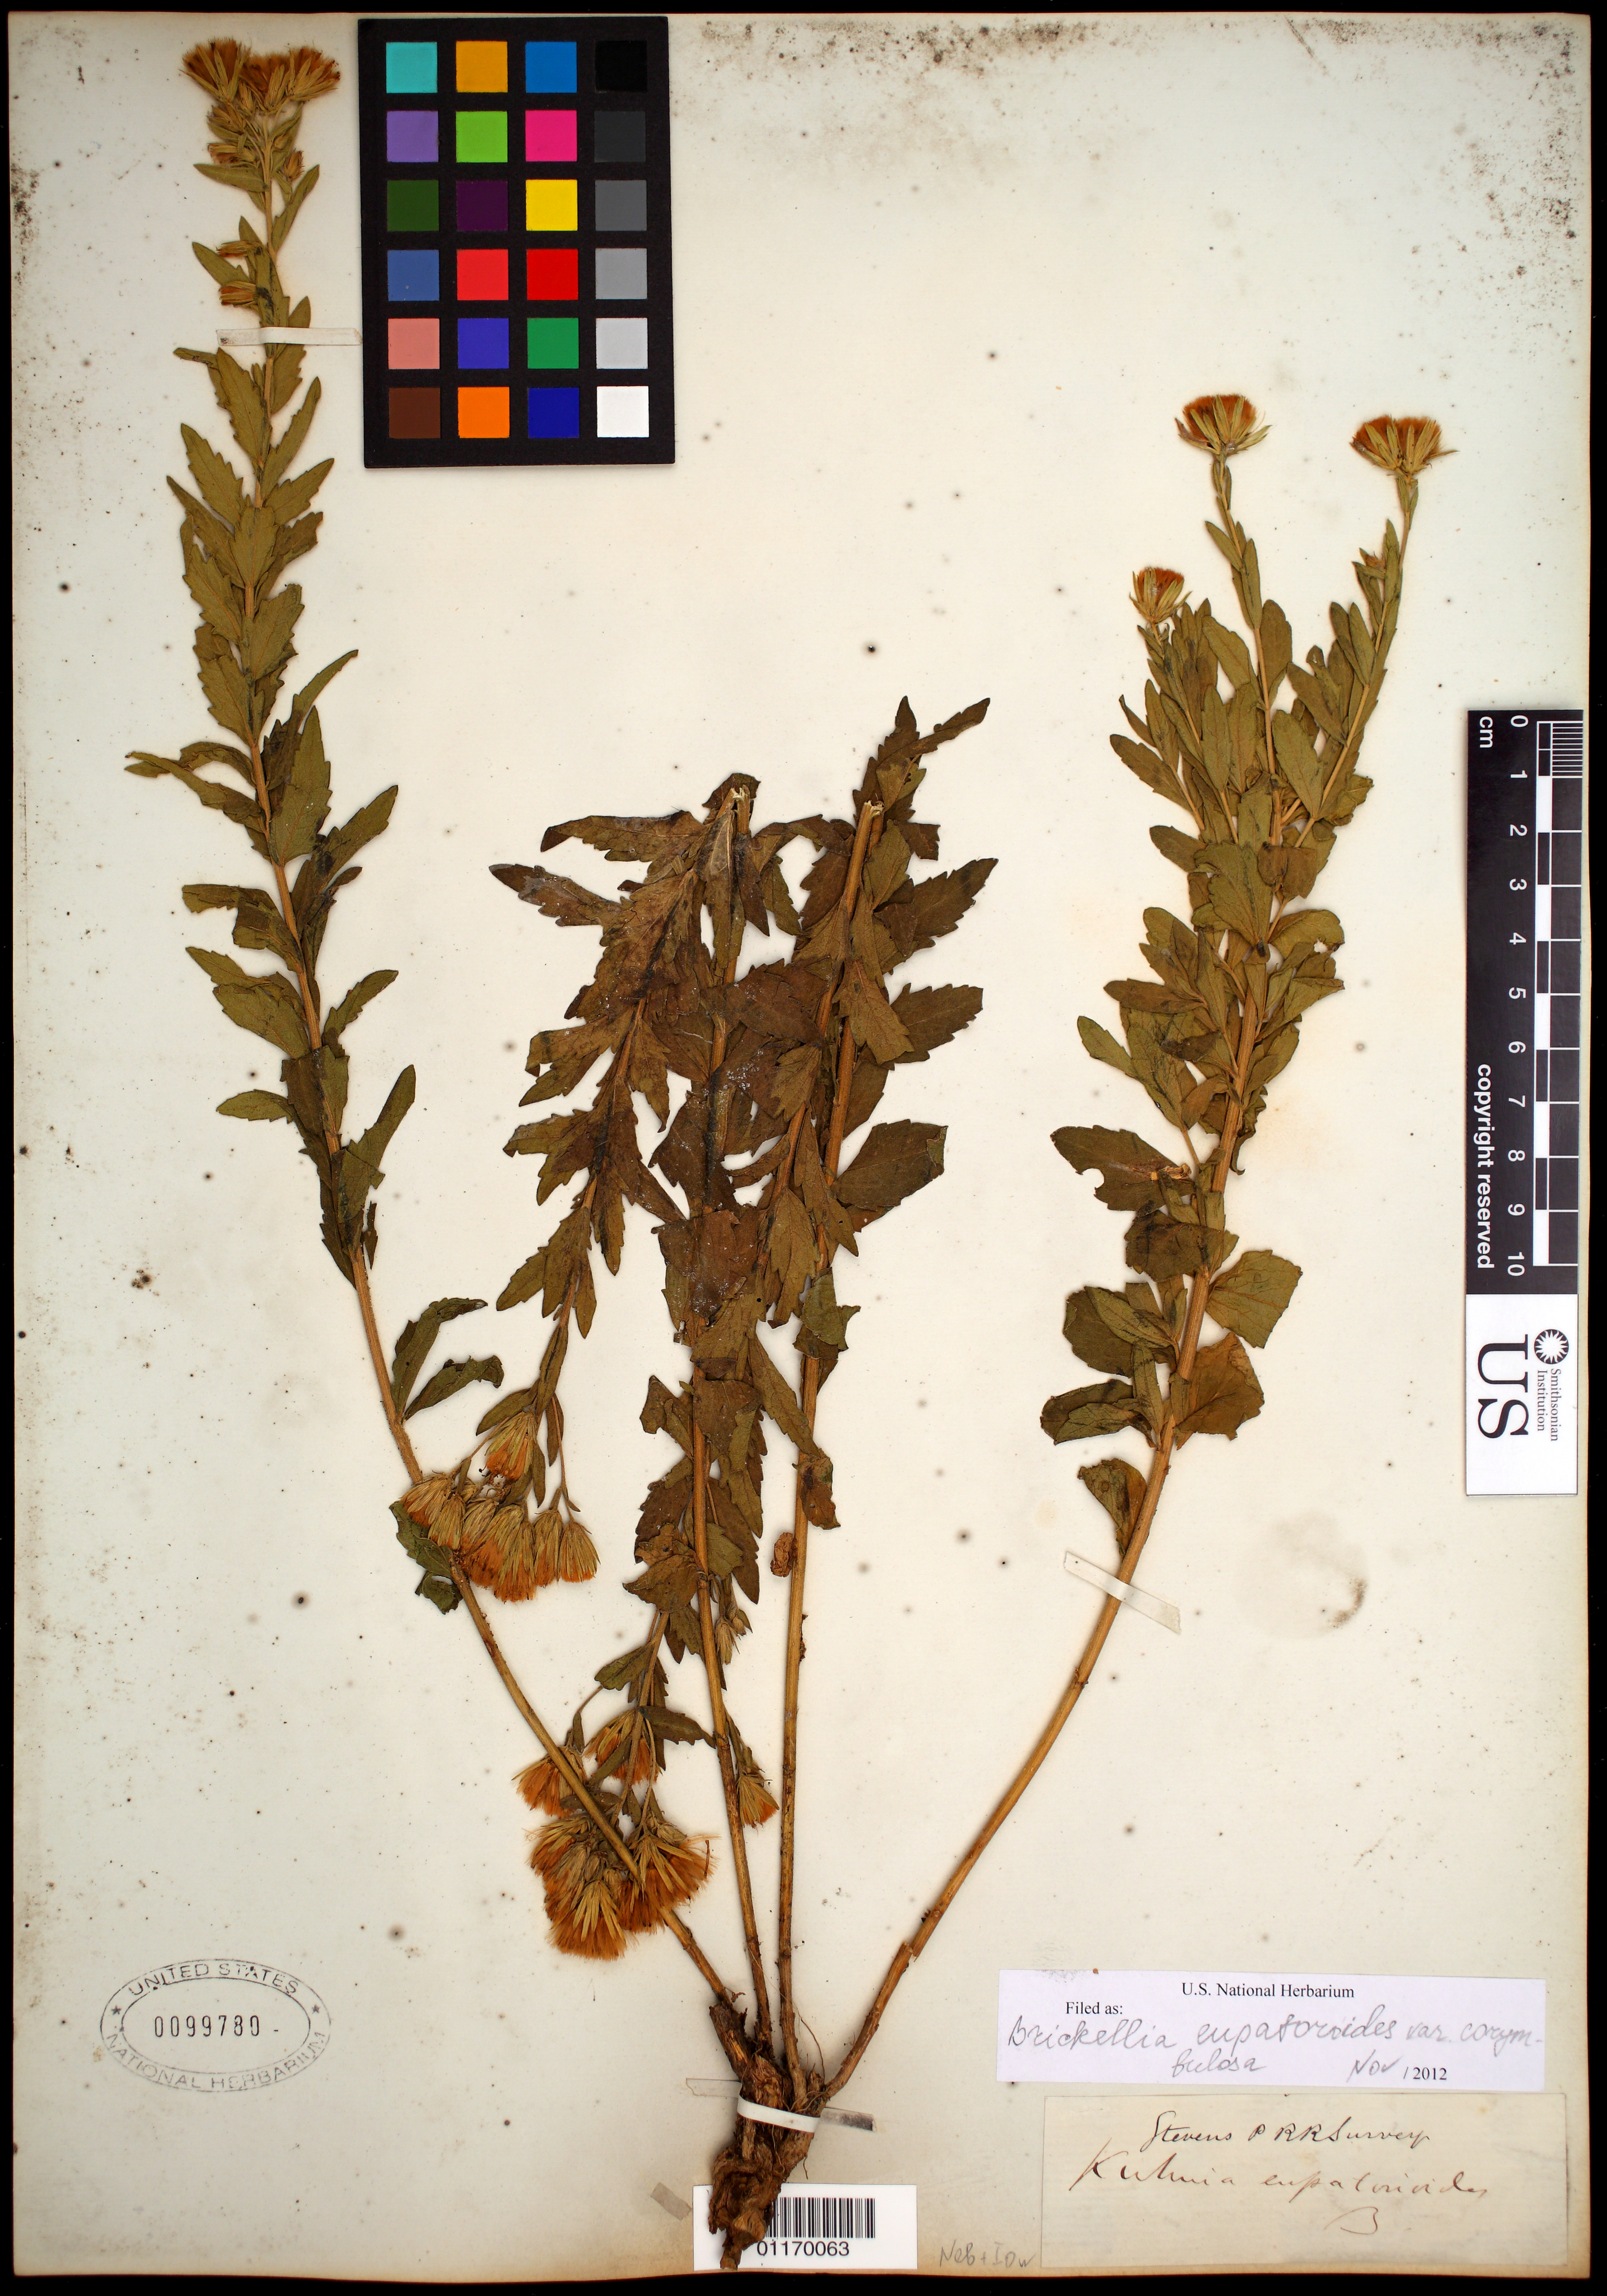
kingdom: Plantae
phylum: Tracheophyta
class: Magnoliopsida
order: Asterales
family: Asteraceae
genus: Brickellia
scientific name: Brickellia eupatorioides var. corymbulosa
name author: (Torr. & A. Gray) Shinners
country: United States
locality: Nebraska or Iowa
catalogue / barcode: US 99780